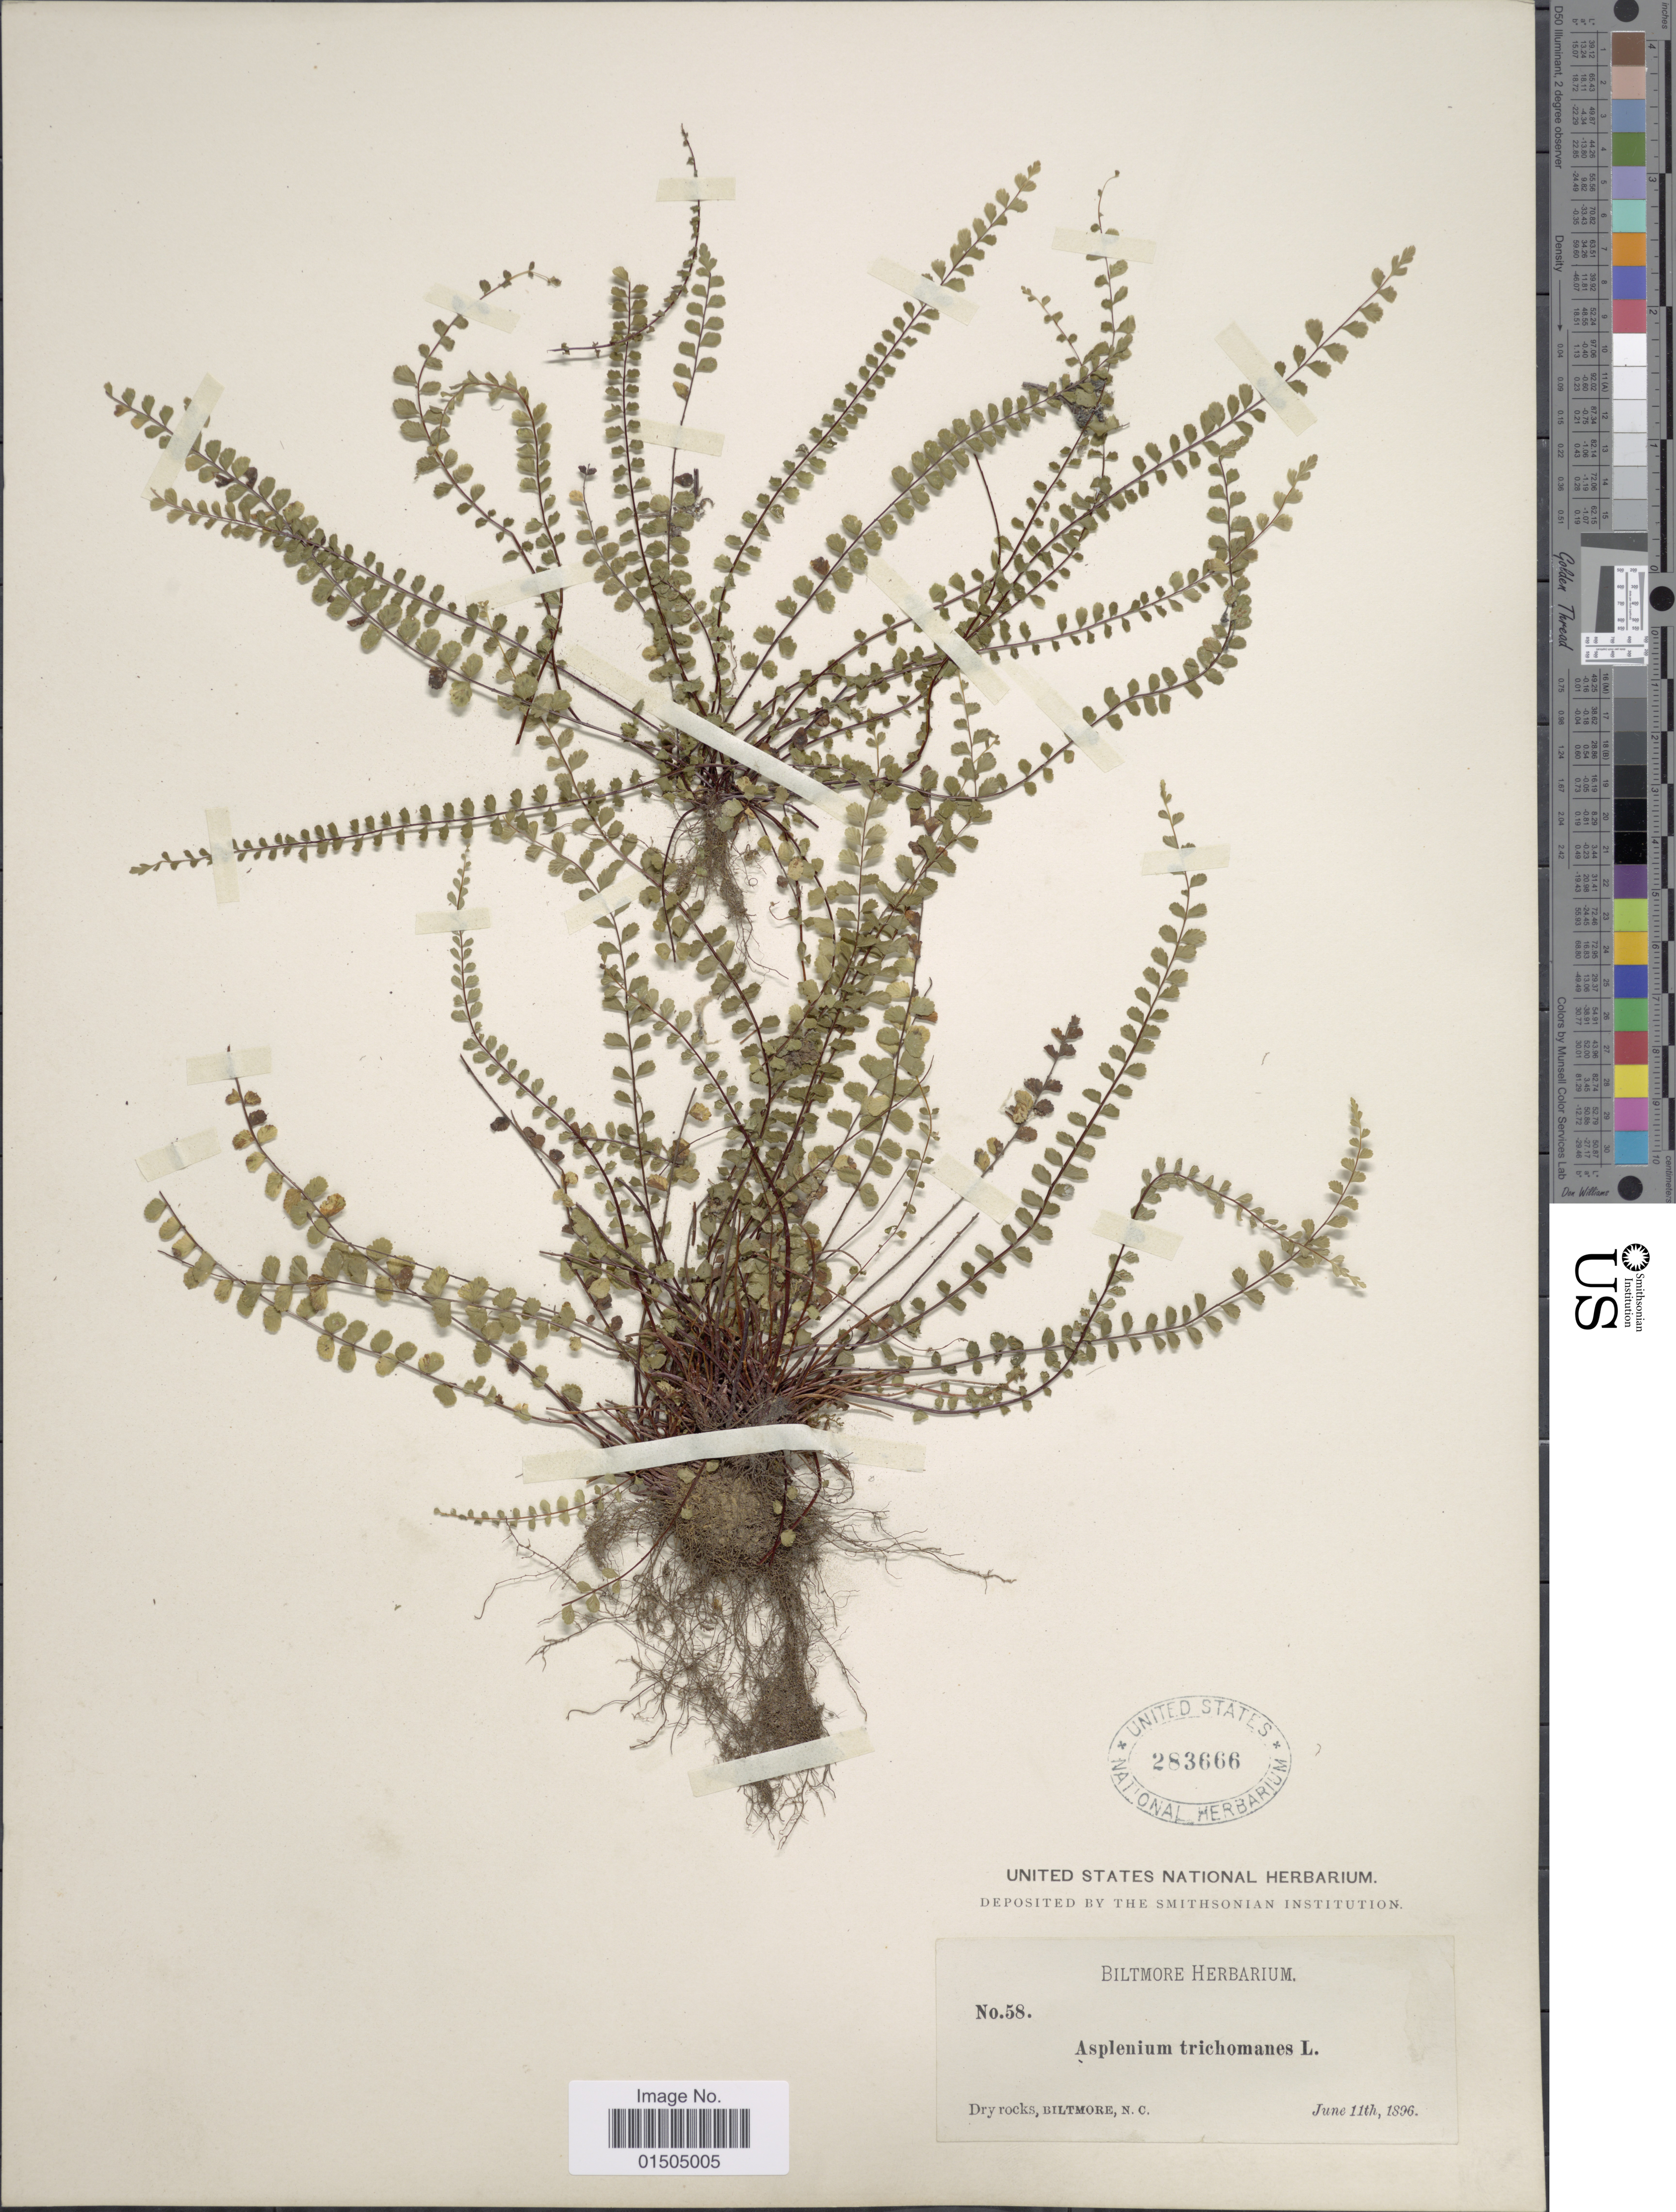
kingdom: Plantae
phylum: Tracheophyta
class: Polypodiopsida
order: Polypodiales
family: Aspleniaceae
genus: Asplenium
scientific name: Asplenium trichomanes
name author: L.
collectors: ex herb. Biltmore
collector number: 58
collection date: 1896-06-11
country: United States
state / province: North Carolina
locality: Dry rocks, Biltmore.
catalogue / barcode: US 283666